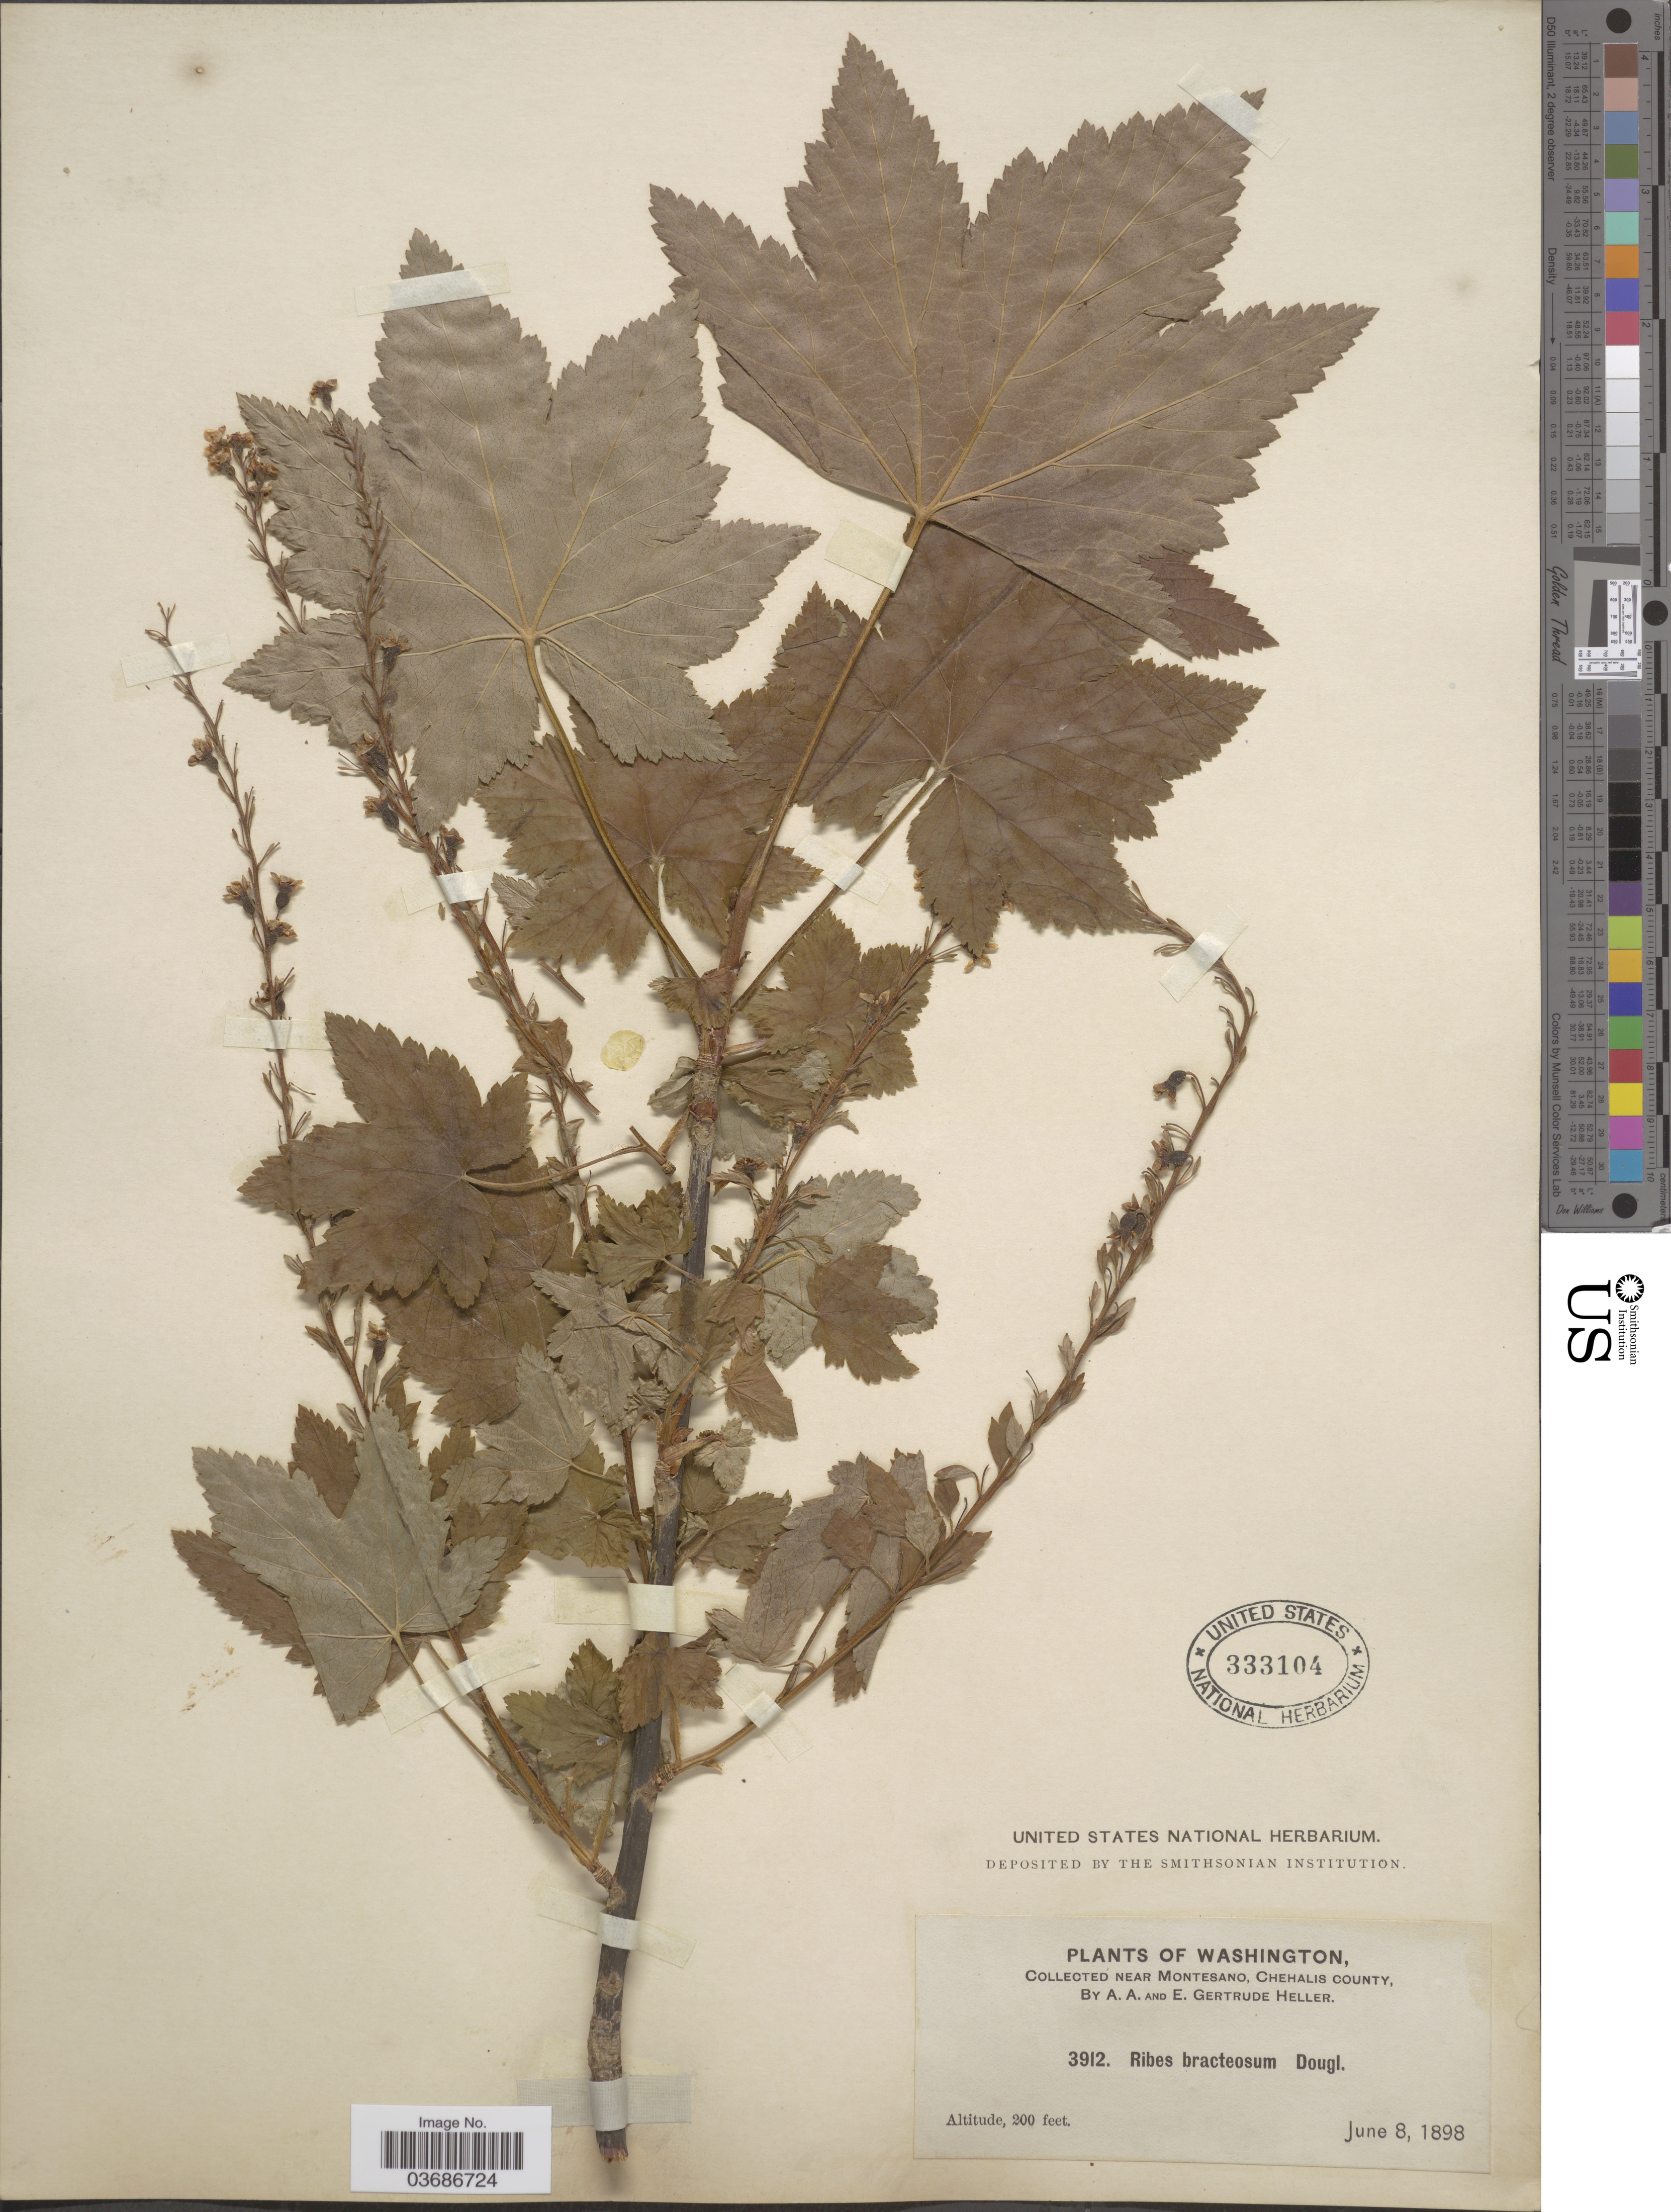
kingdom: Plantae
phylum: Tracheophyta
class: Magnoliopsida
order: Saxifragales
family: Grossulariaceae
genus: Ribes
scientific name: Ribes bracteosum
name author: Douglas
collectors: A. A. Heller & E. G. Heller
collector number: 3912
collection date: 1898-06-08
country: United States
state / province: Washington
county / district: Grays Harbor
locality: Near Montesano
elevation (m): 61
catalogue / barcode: US 333104